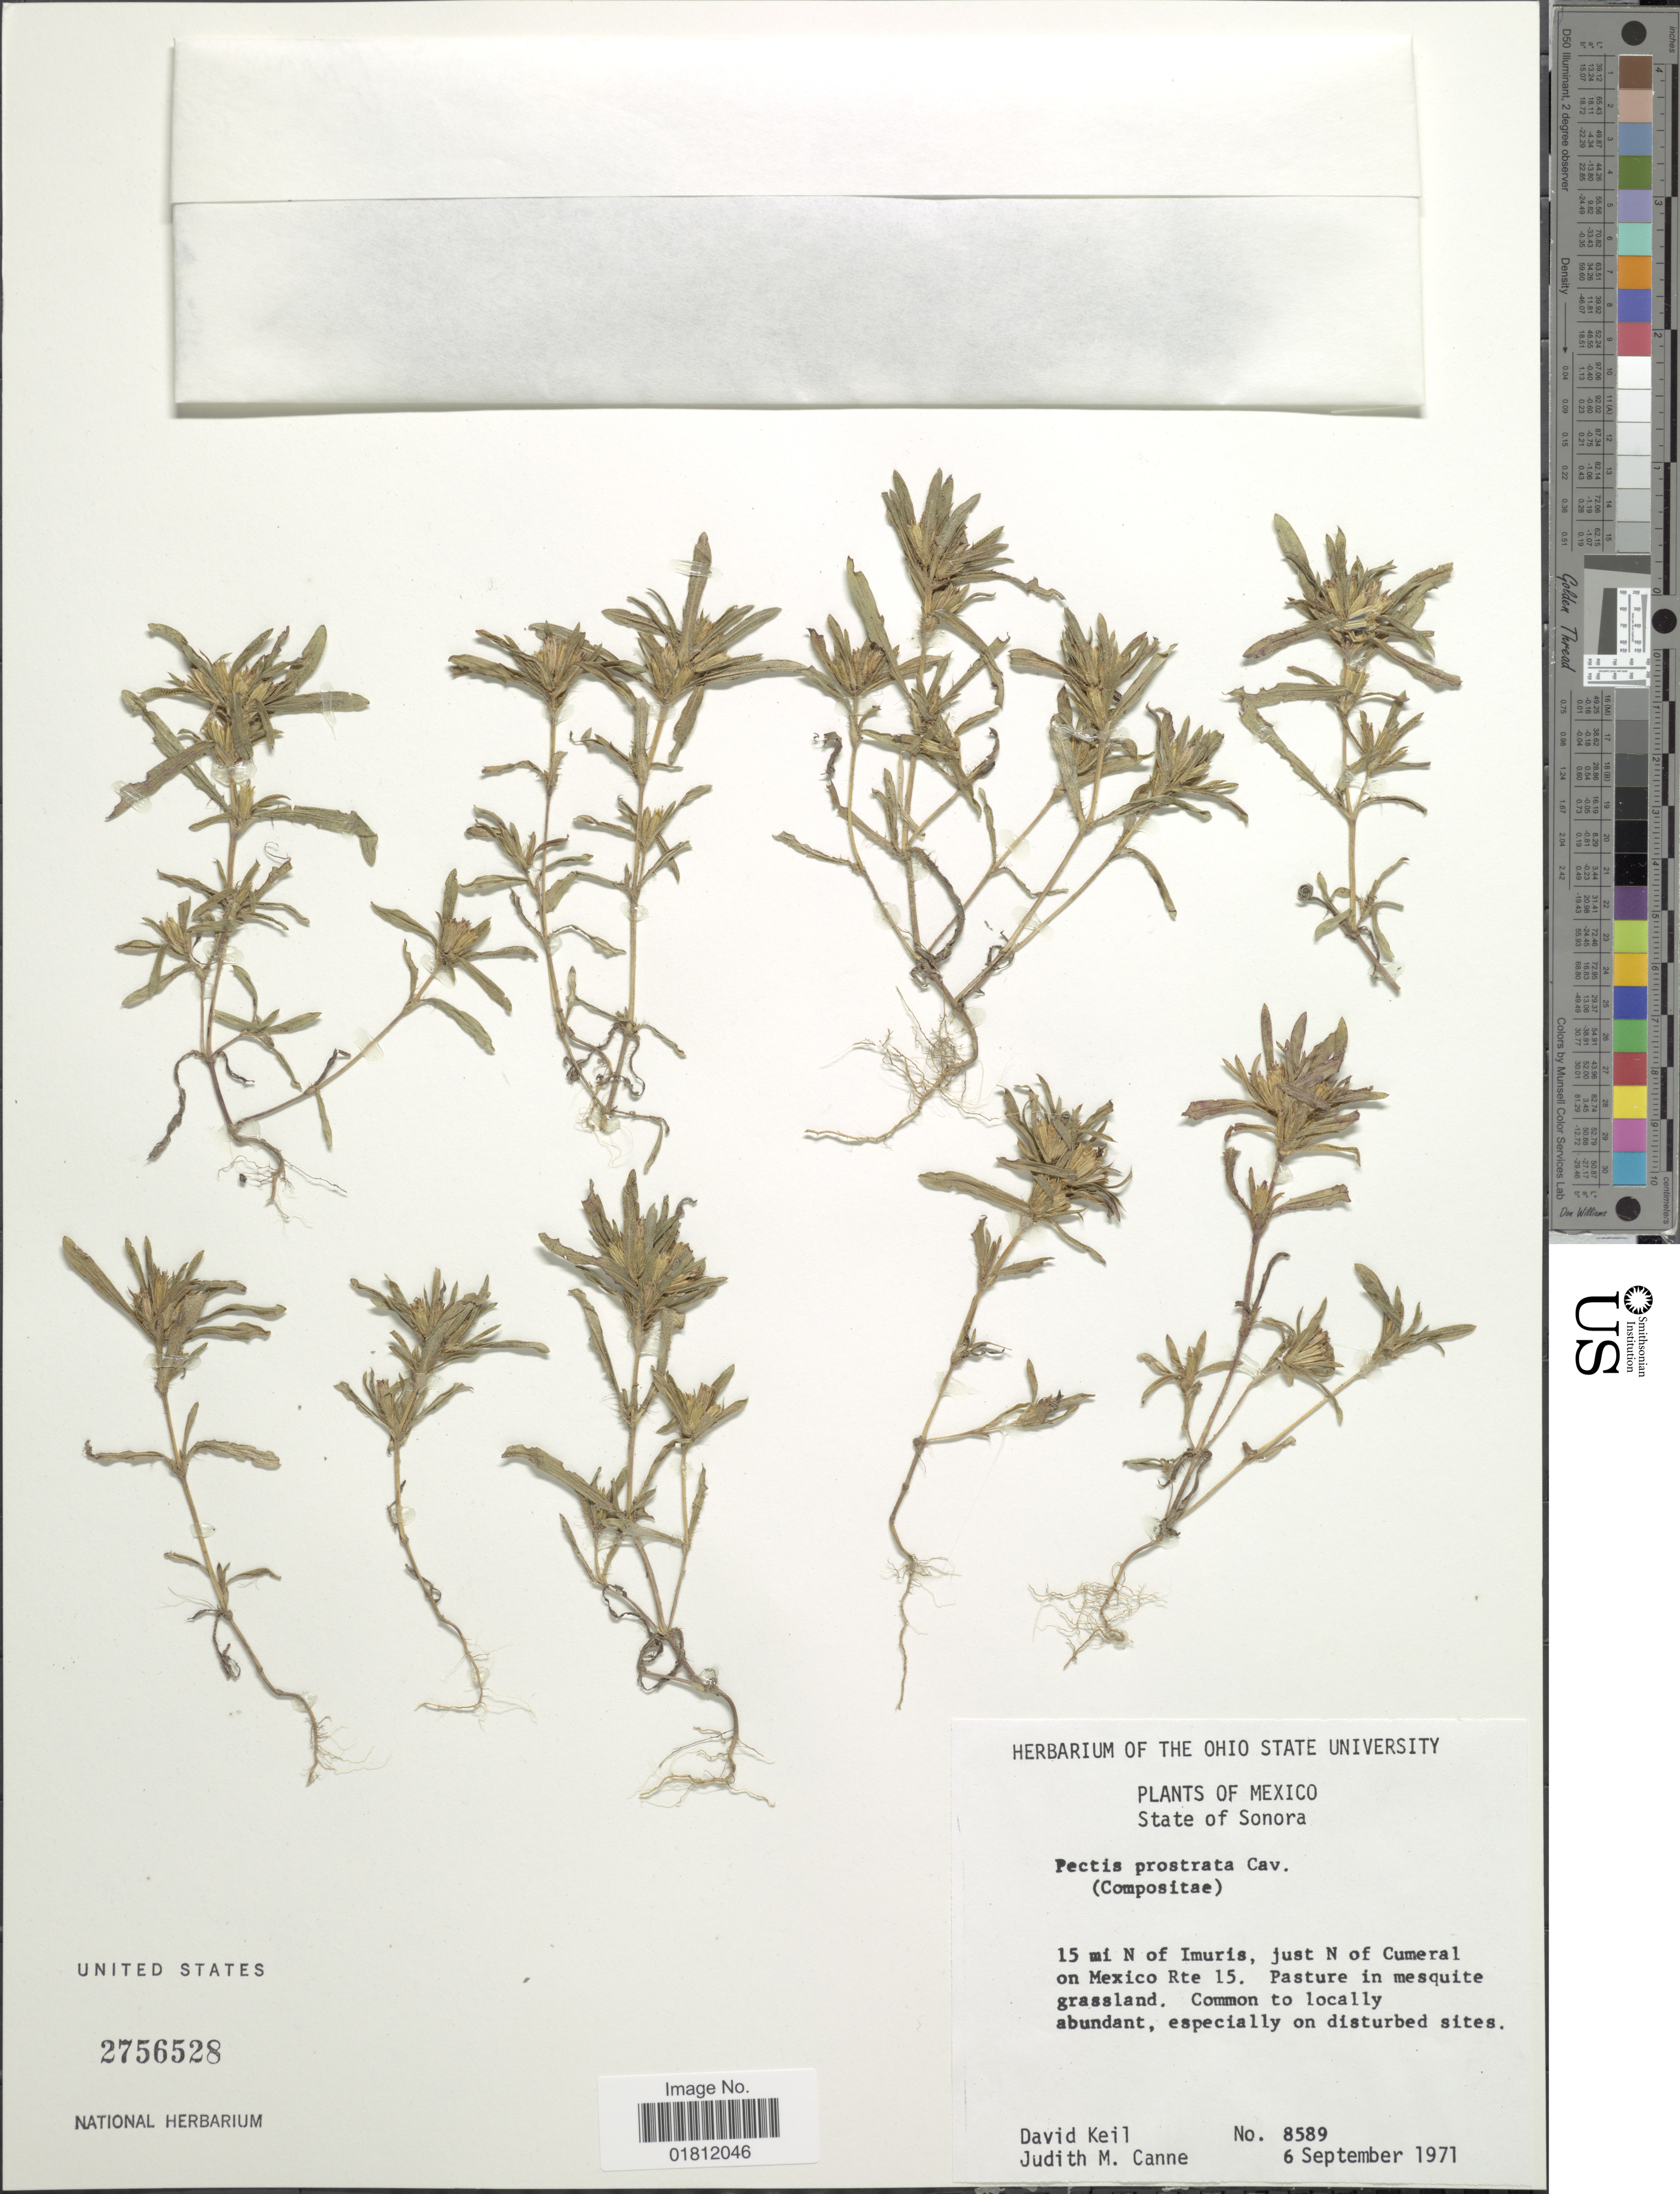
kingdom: Plantae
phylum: Tracheophyta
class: Magnoliopsida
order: Asterales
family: Asteraceae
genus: Pectis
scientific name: Pectis prostrata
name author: Cav.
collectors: D. J. Keil & J. M. Canne-Hilliker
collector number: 8589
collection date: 1971-09-06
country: Mexico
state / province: Sonora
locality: State of Sonora, 15 mi N of Imuris, just N of Cumeral on Mexico Rte 15.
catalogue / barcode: US 2756528